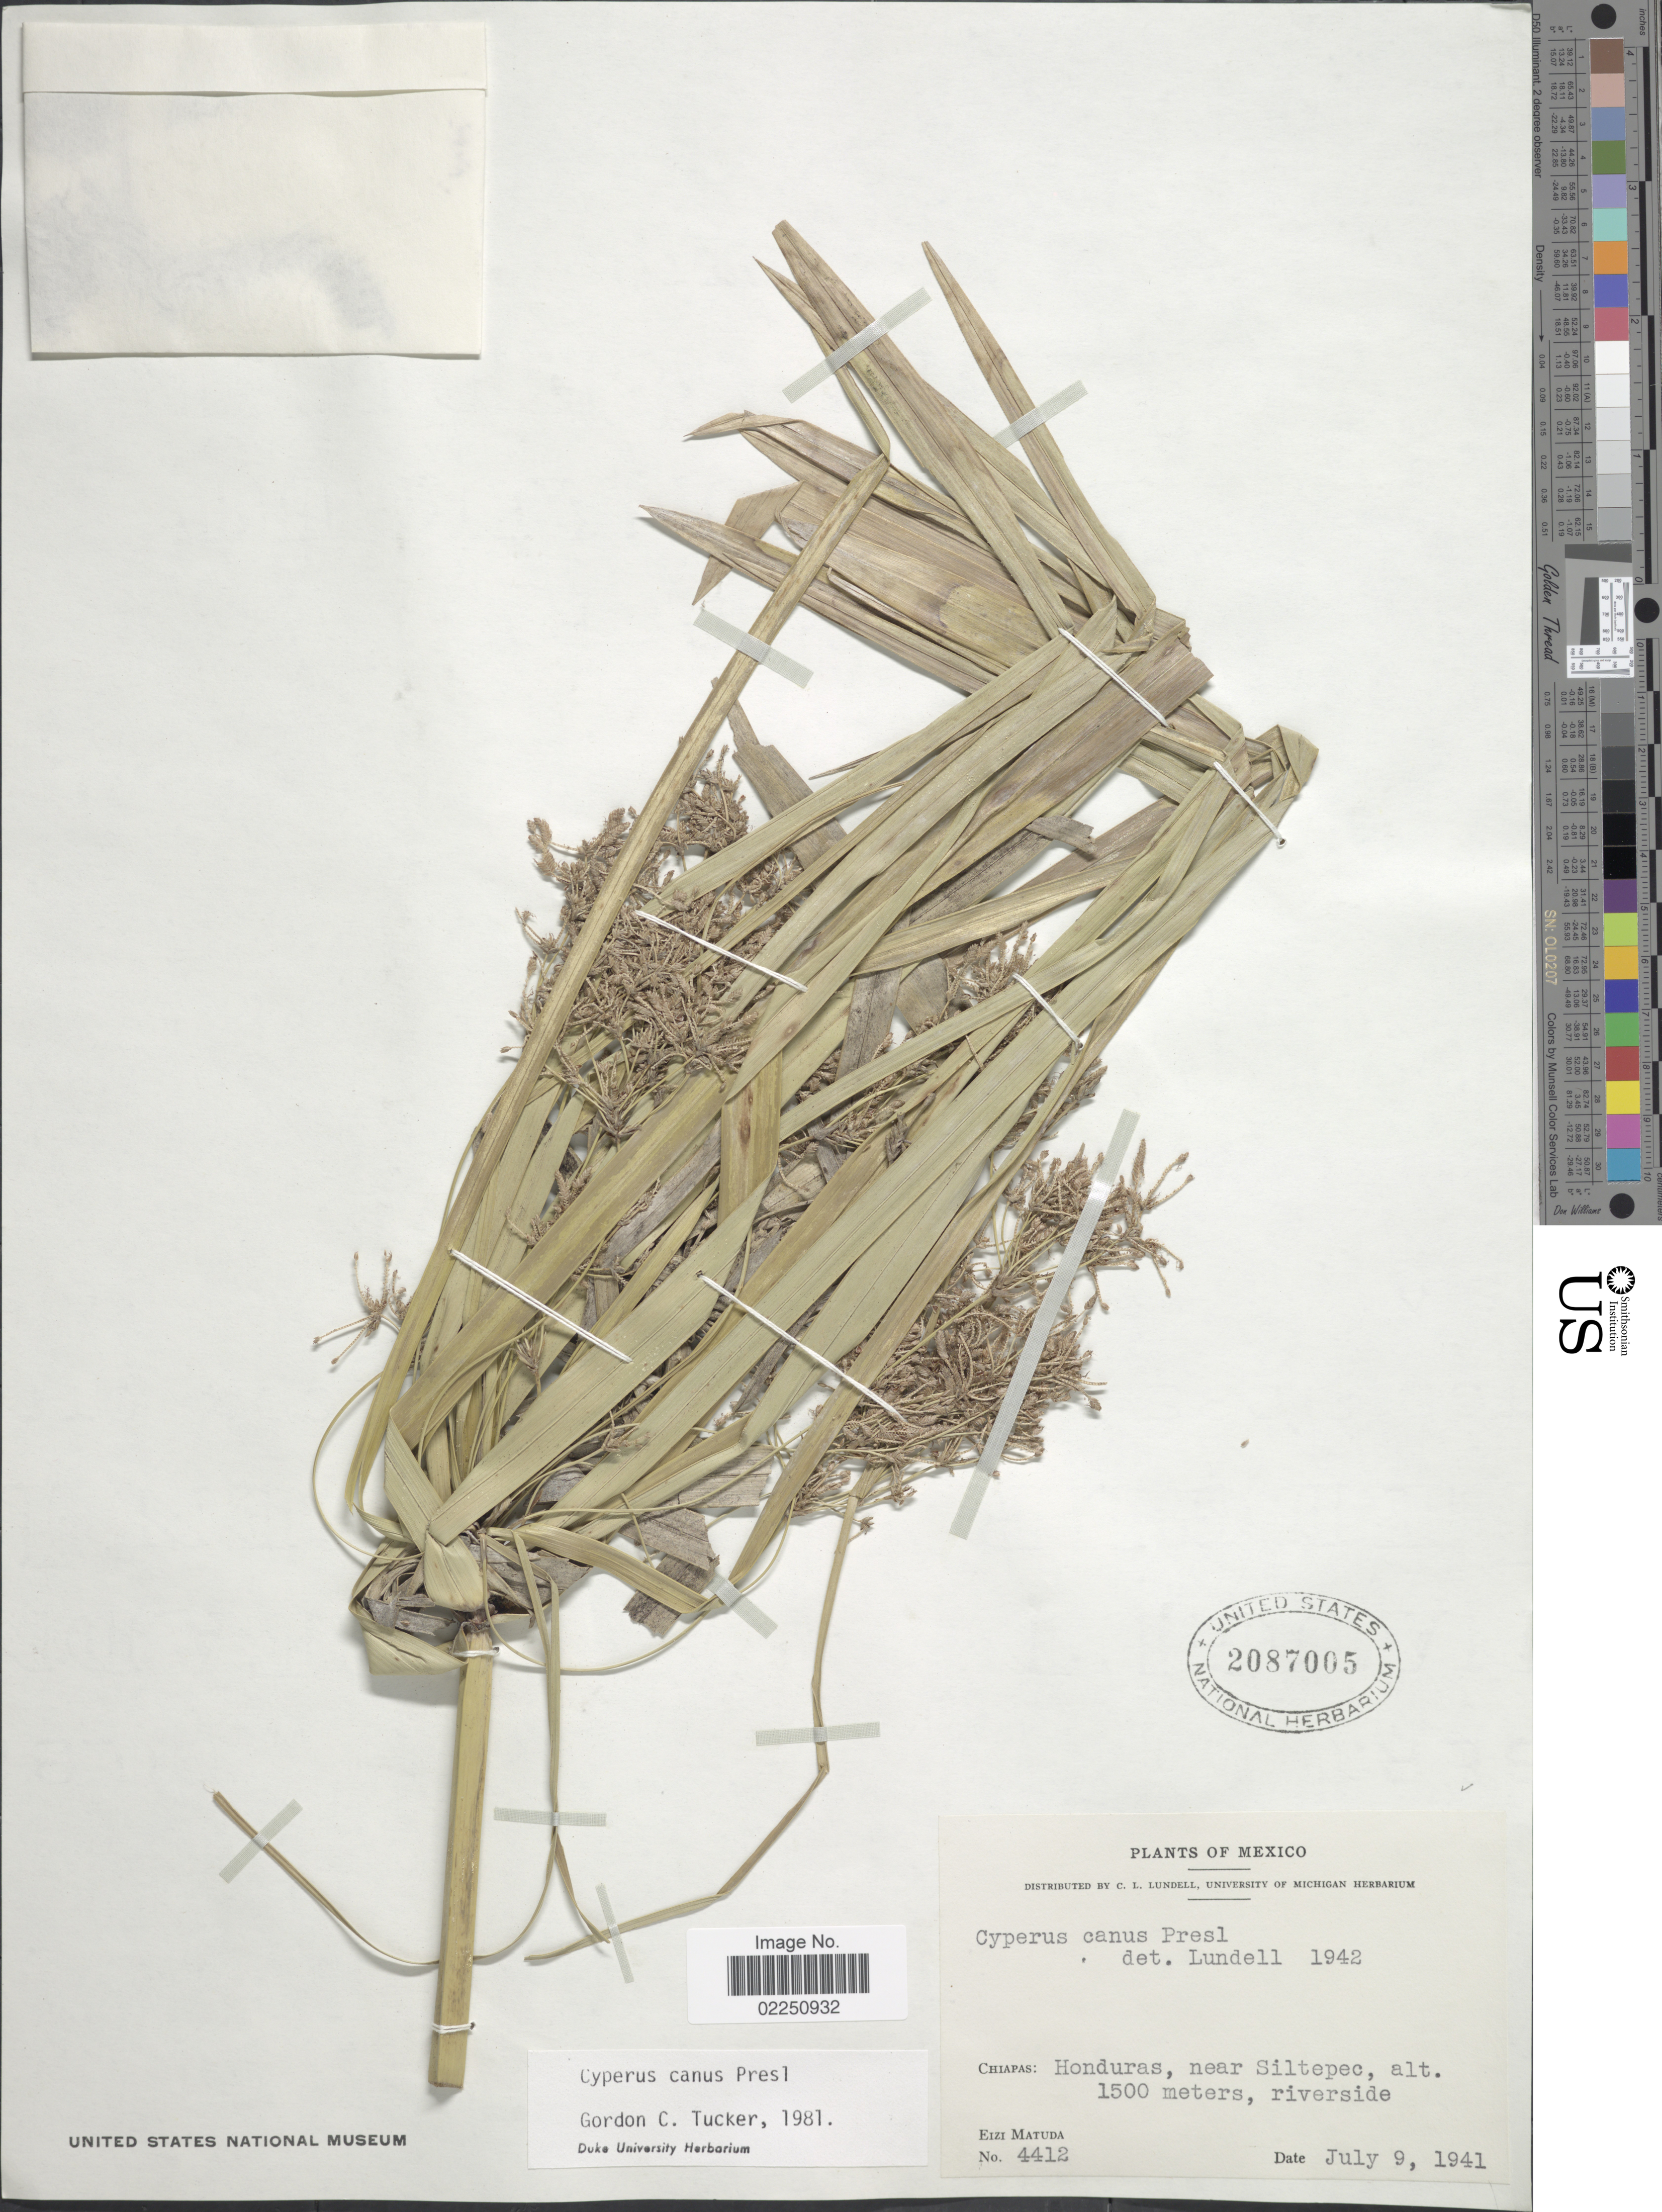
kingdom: Plantae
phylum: Tracheophyta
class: Liliopsida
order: Poales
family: Cyperaceae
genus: Cyperus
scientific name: Cyperus canus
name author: J. Presl & C. Presl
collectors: E. Matuda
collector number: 4412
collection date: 1941-07-09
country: Mexico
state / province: Chiapas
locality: Honduras, near Siltepec, riverside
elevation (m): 1500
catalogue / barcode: US 2087005